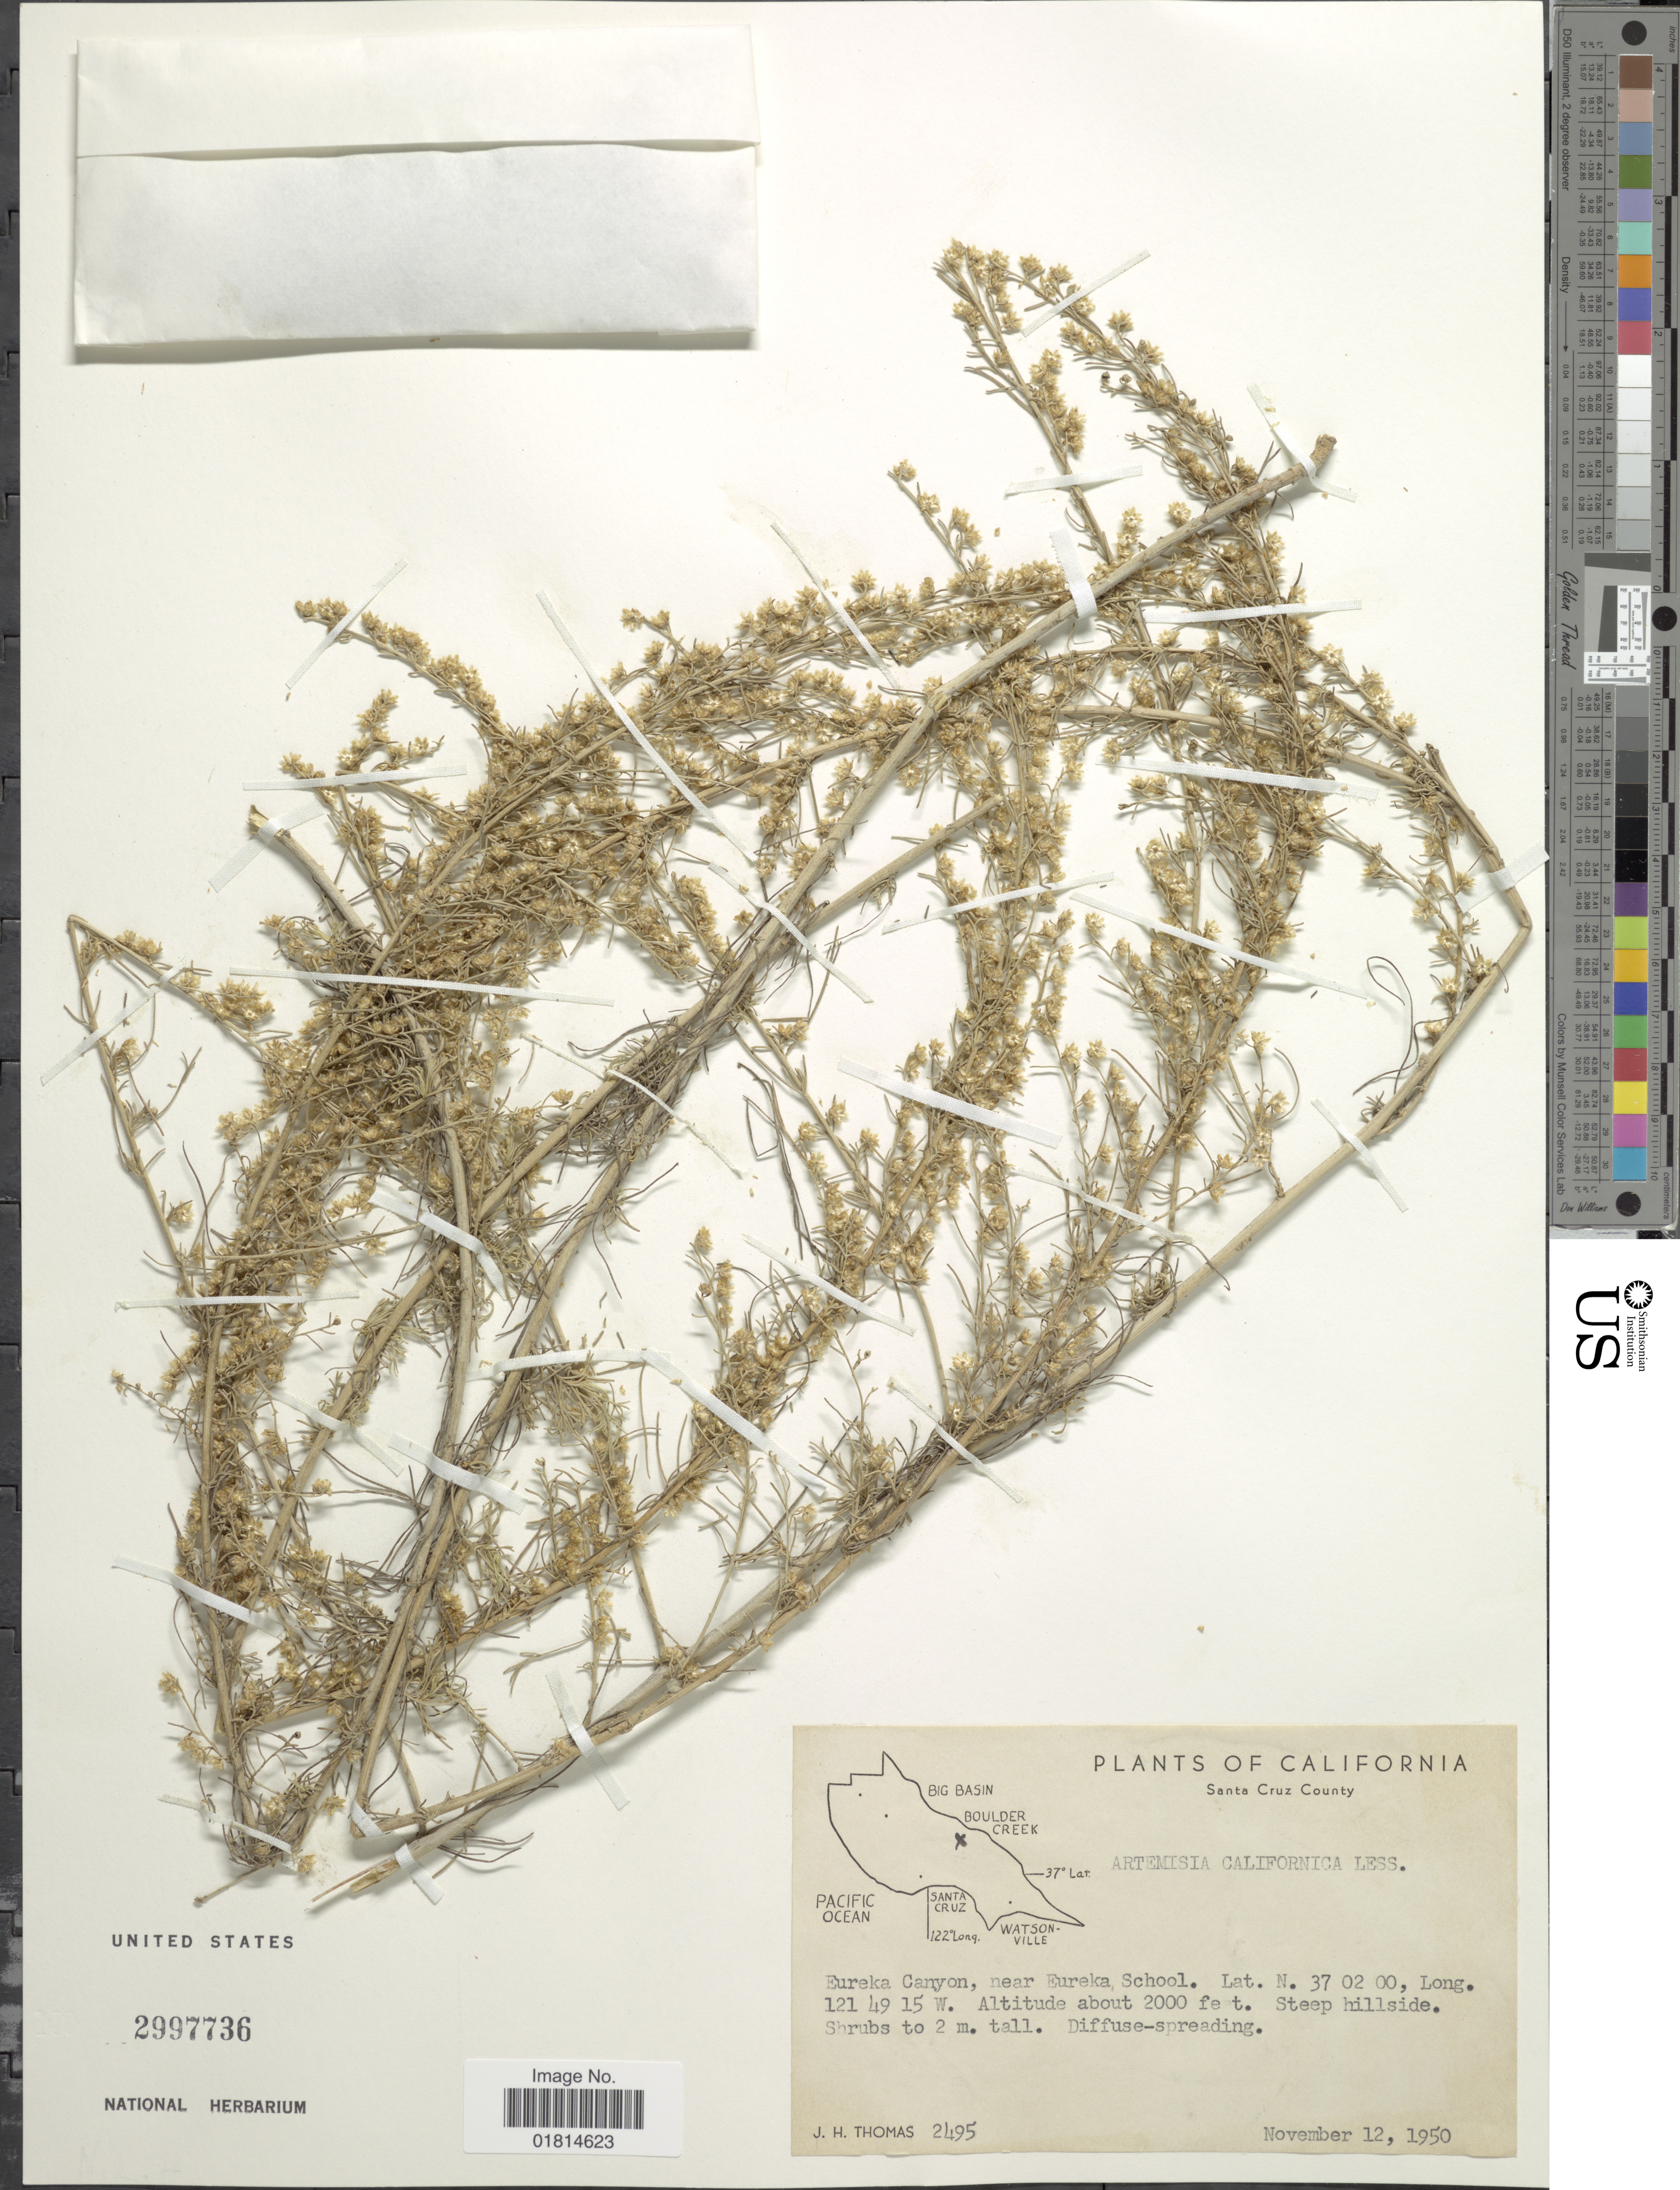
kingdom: Plantae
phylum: Tracheophyta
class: Magnoliopsida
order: Asterales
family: Asteraceae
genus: Artemisia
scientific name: Artemisia californica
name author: Less.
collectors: J. H. Thomas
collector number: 2495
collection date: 1950-11-12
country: United States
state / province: California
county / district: Santa Cruz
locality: Santa Cruz County. Eureka Canyon, near Eureka School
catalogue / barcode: US 2997736